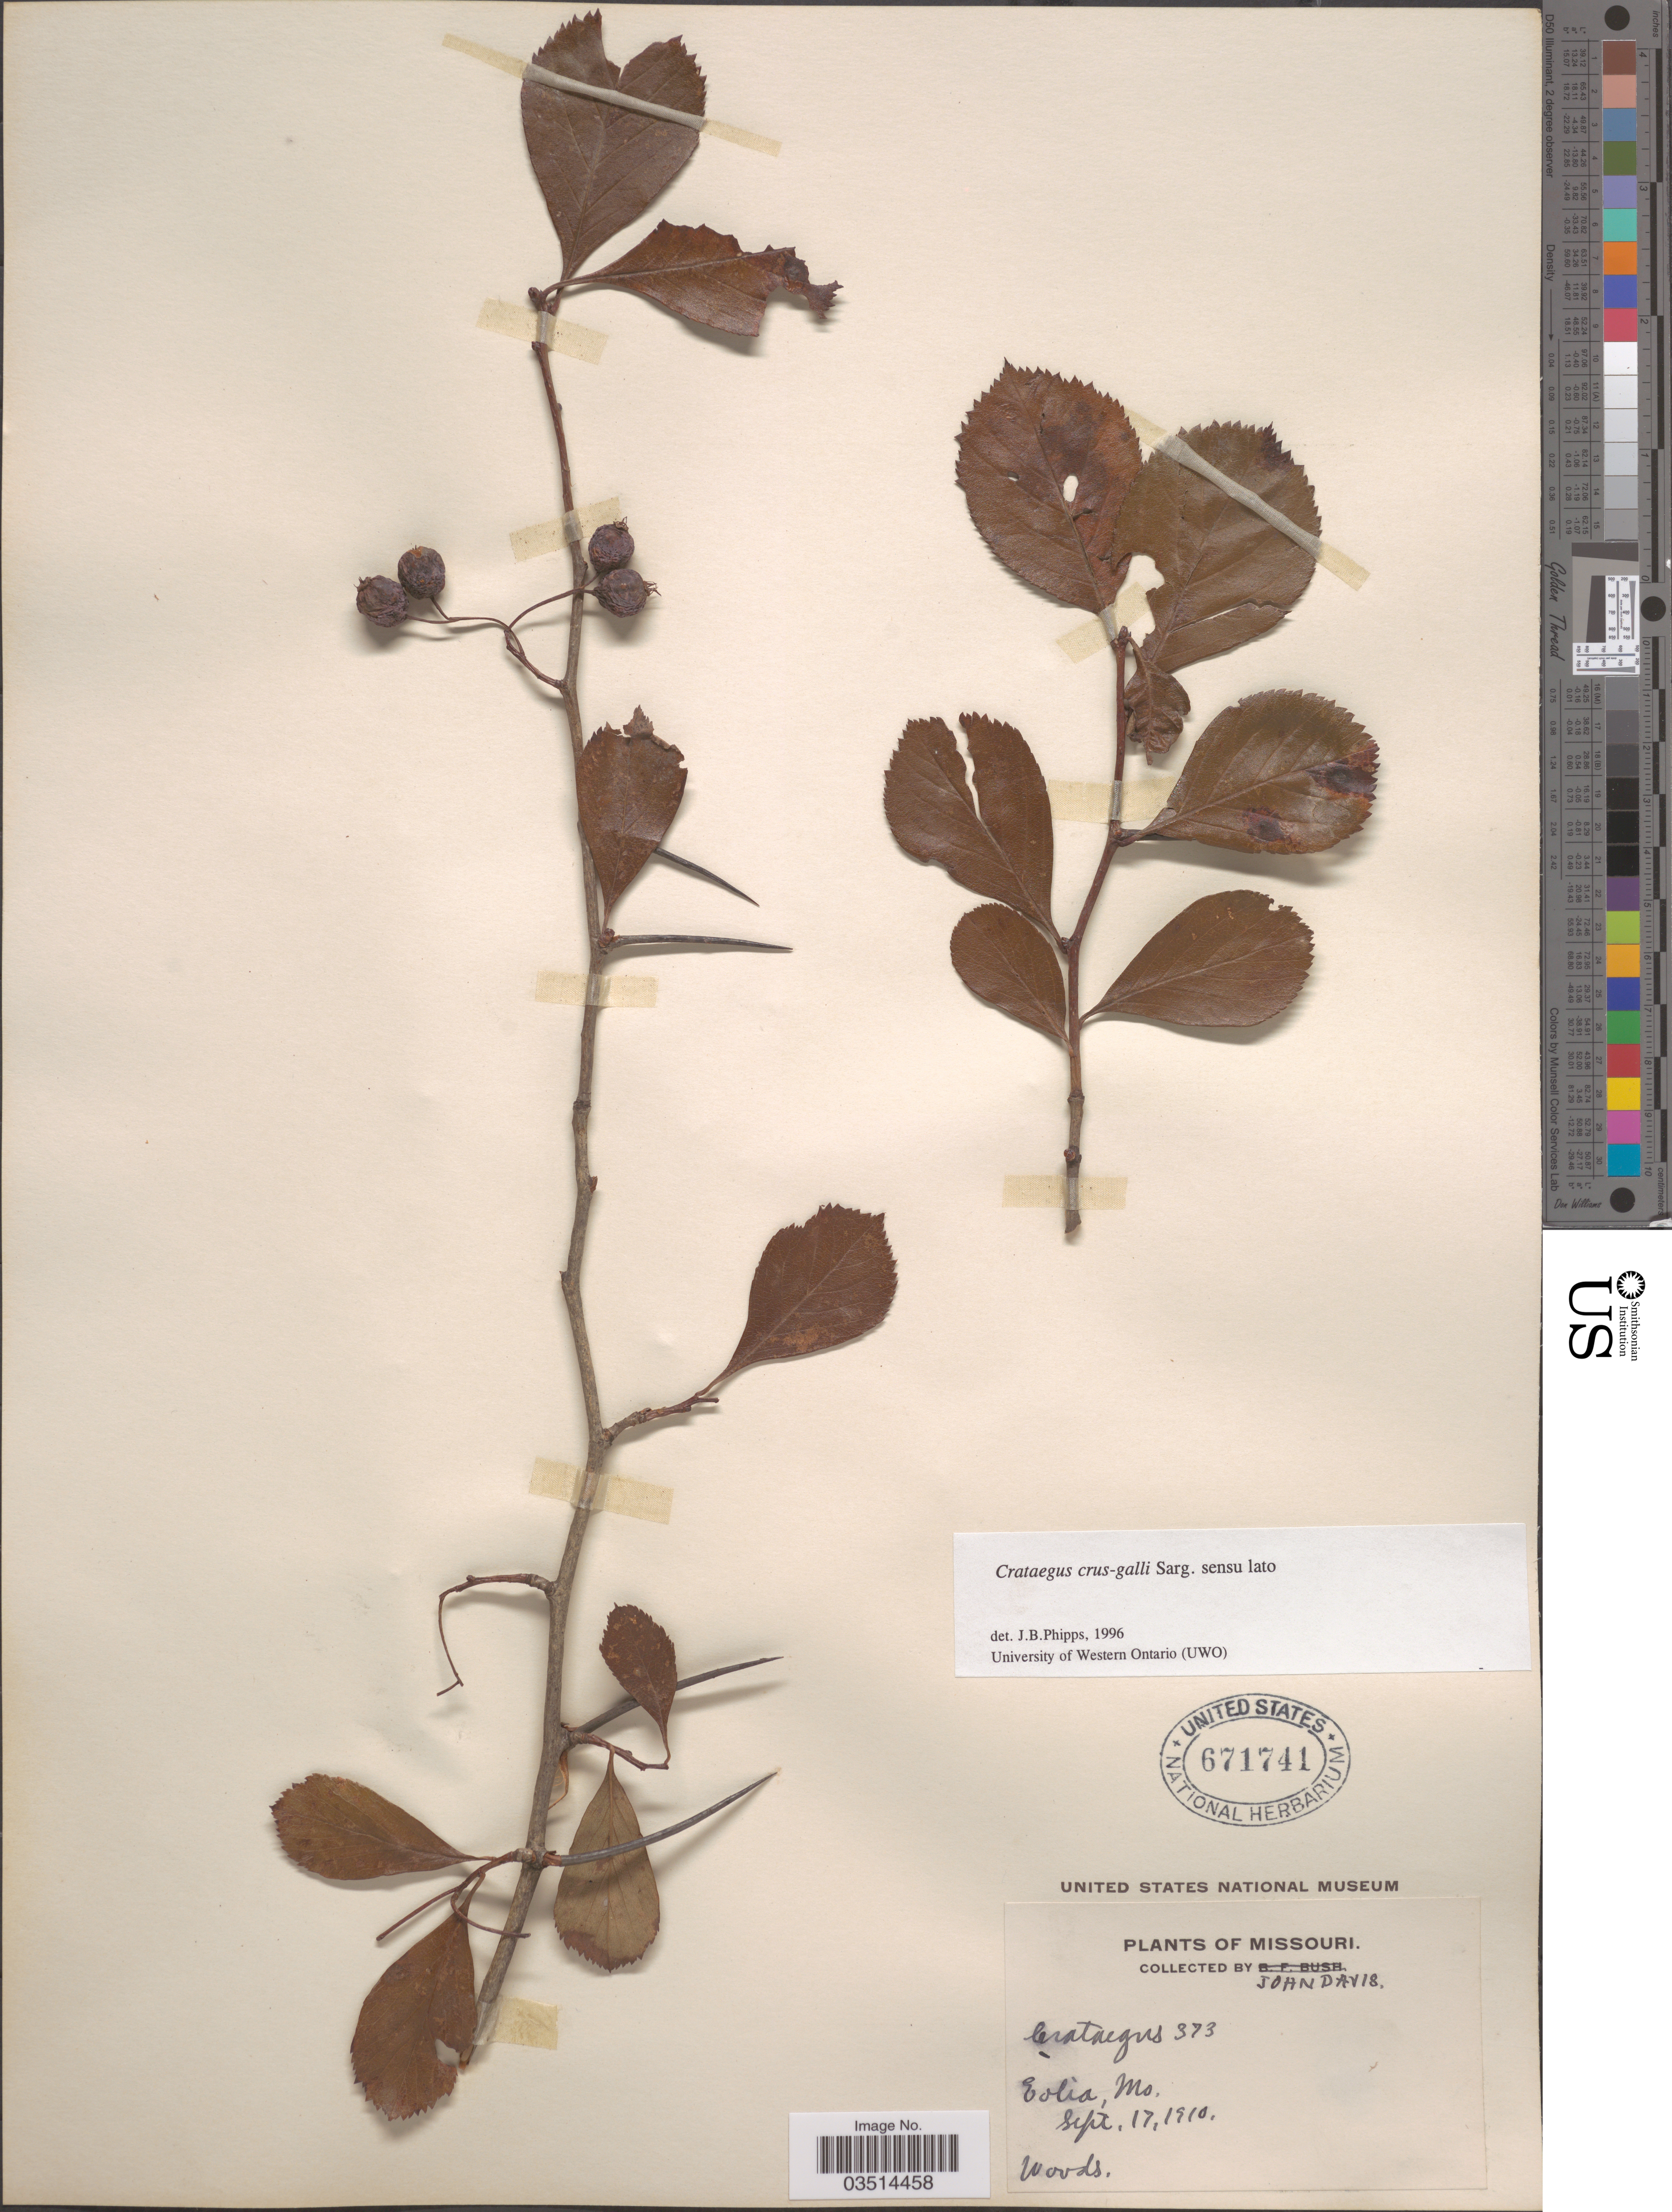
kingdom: Plantae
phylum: Tracheophyta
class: Magnoliopsida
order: Rosales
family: Rosaceae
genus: Crataegus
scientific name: Crataegus crus-galli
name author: L.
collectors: J. Davis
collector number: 373?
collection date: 1910-09-17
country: United States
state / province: Missouri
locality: Eolia.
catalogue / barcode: US 671741